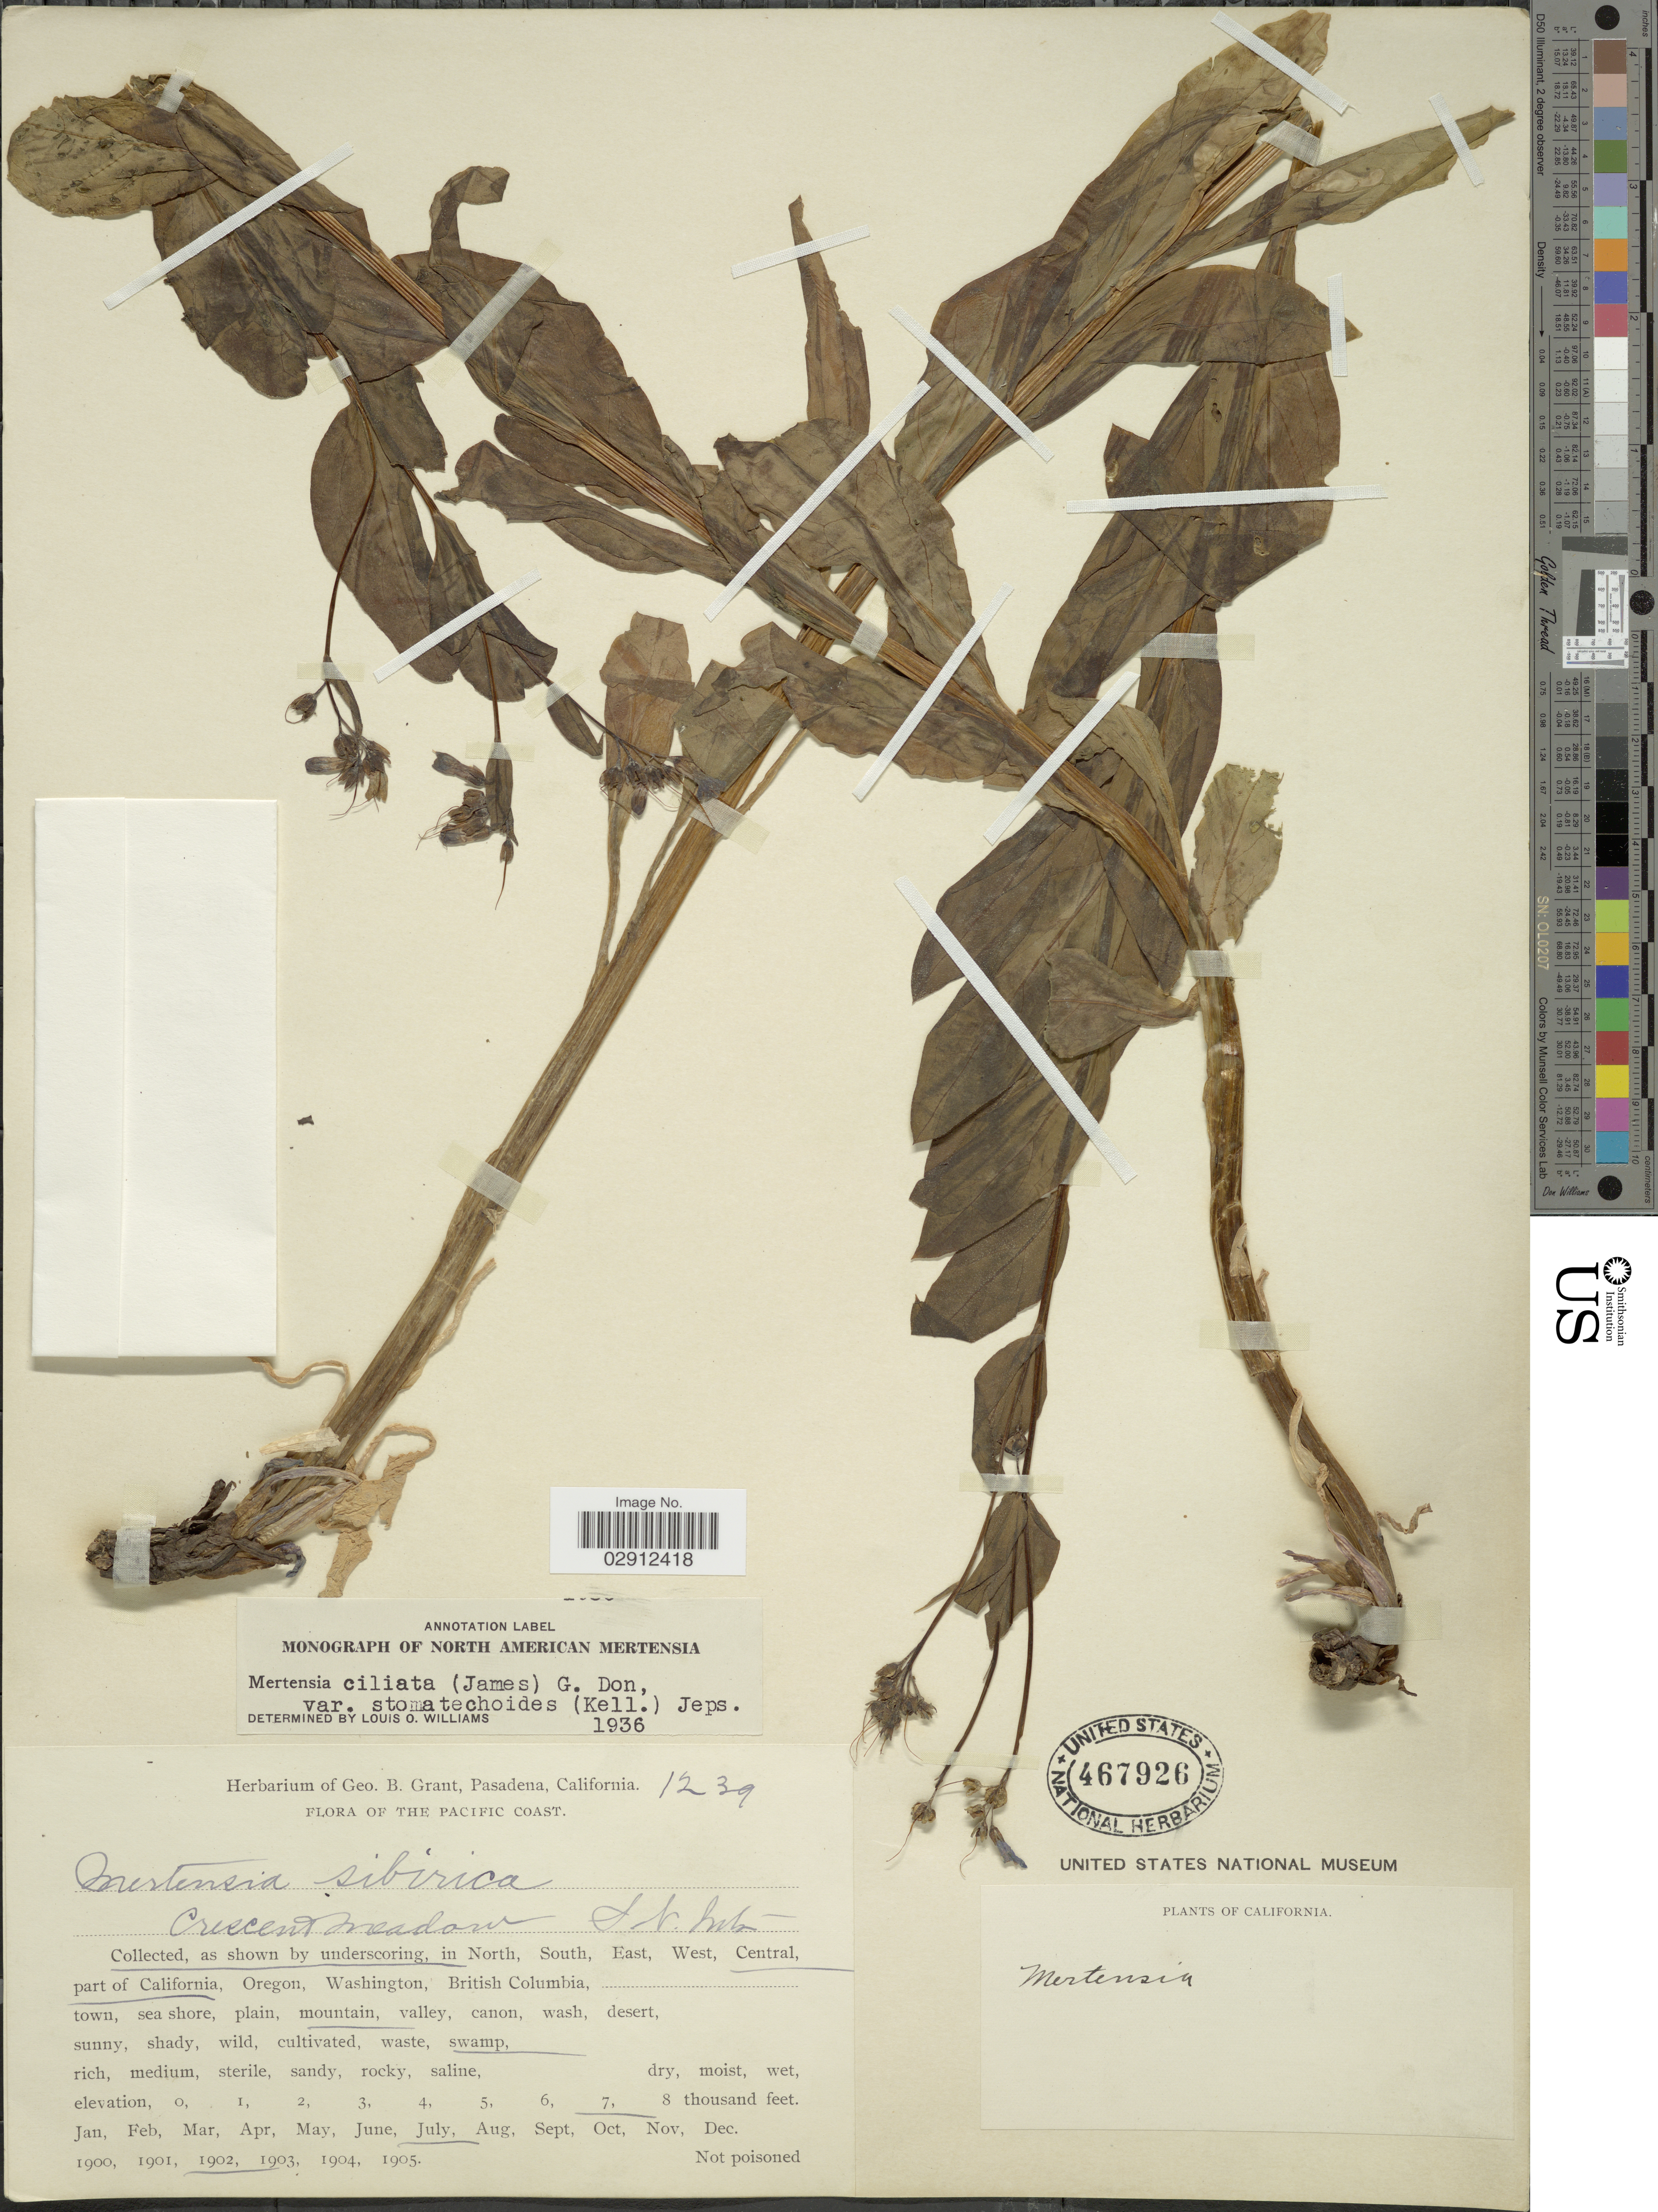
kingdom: Plantae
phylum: Tracheophyta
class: Magnoliopsida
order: Boraginales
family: Boraginaceae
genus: Mertensia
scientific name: Mertensia ciliata var. stomatechoides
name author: (Kellogg) Jeps.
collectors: ex herb. Geo. B. Grant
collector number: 1239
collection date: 1902-07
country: United States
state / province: California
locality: Crescent Meadow. S. N. Mts. Central part of California.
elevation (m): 2134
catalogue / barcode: US 467926